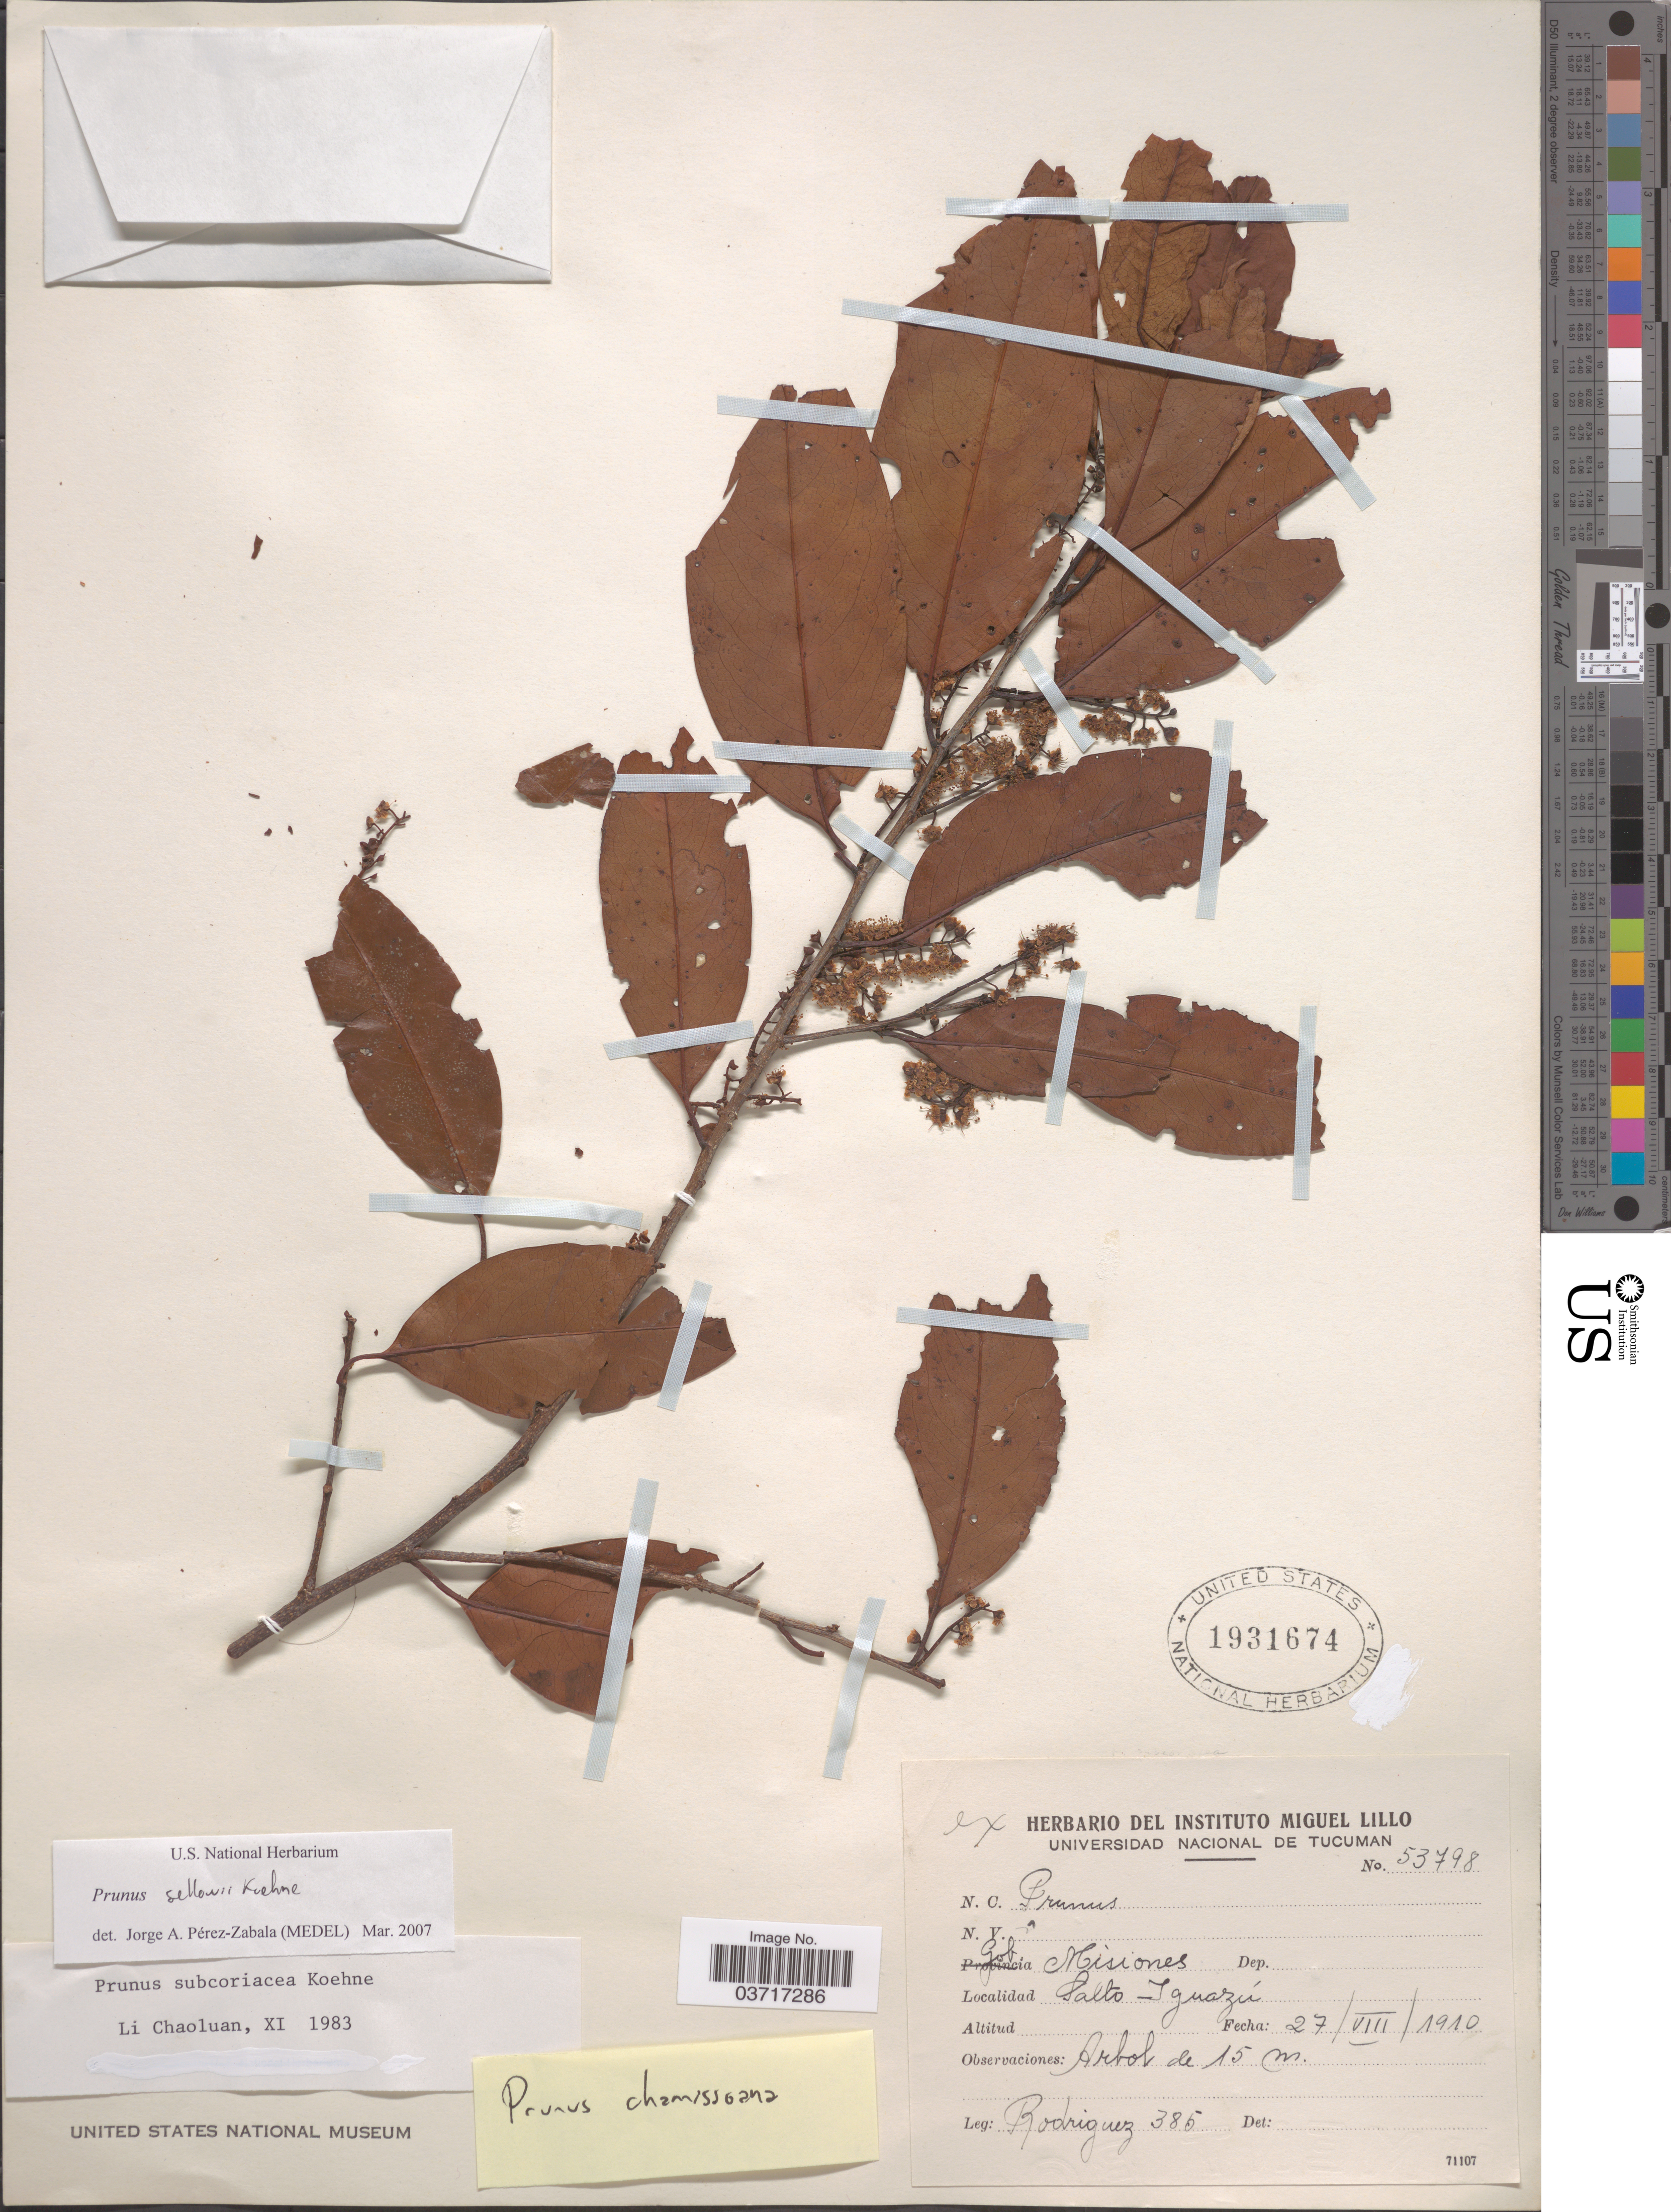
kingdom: Plantae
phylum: Tracheophyta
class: Magnoliopsida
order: Rosales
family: Rosaceae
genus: Prunus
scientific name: Prunus sp.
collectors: Rodriguez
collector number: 53798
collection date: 1910-08-27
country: Argentina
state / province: Misiones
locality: Gob. Misiones. Salto-Iguazú.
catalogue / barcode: US 1931674